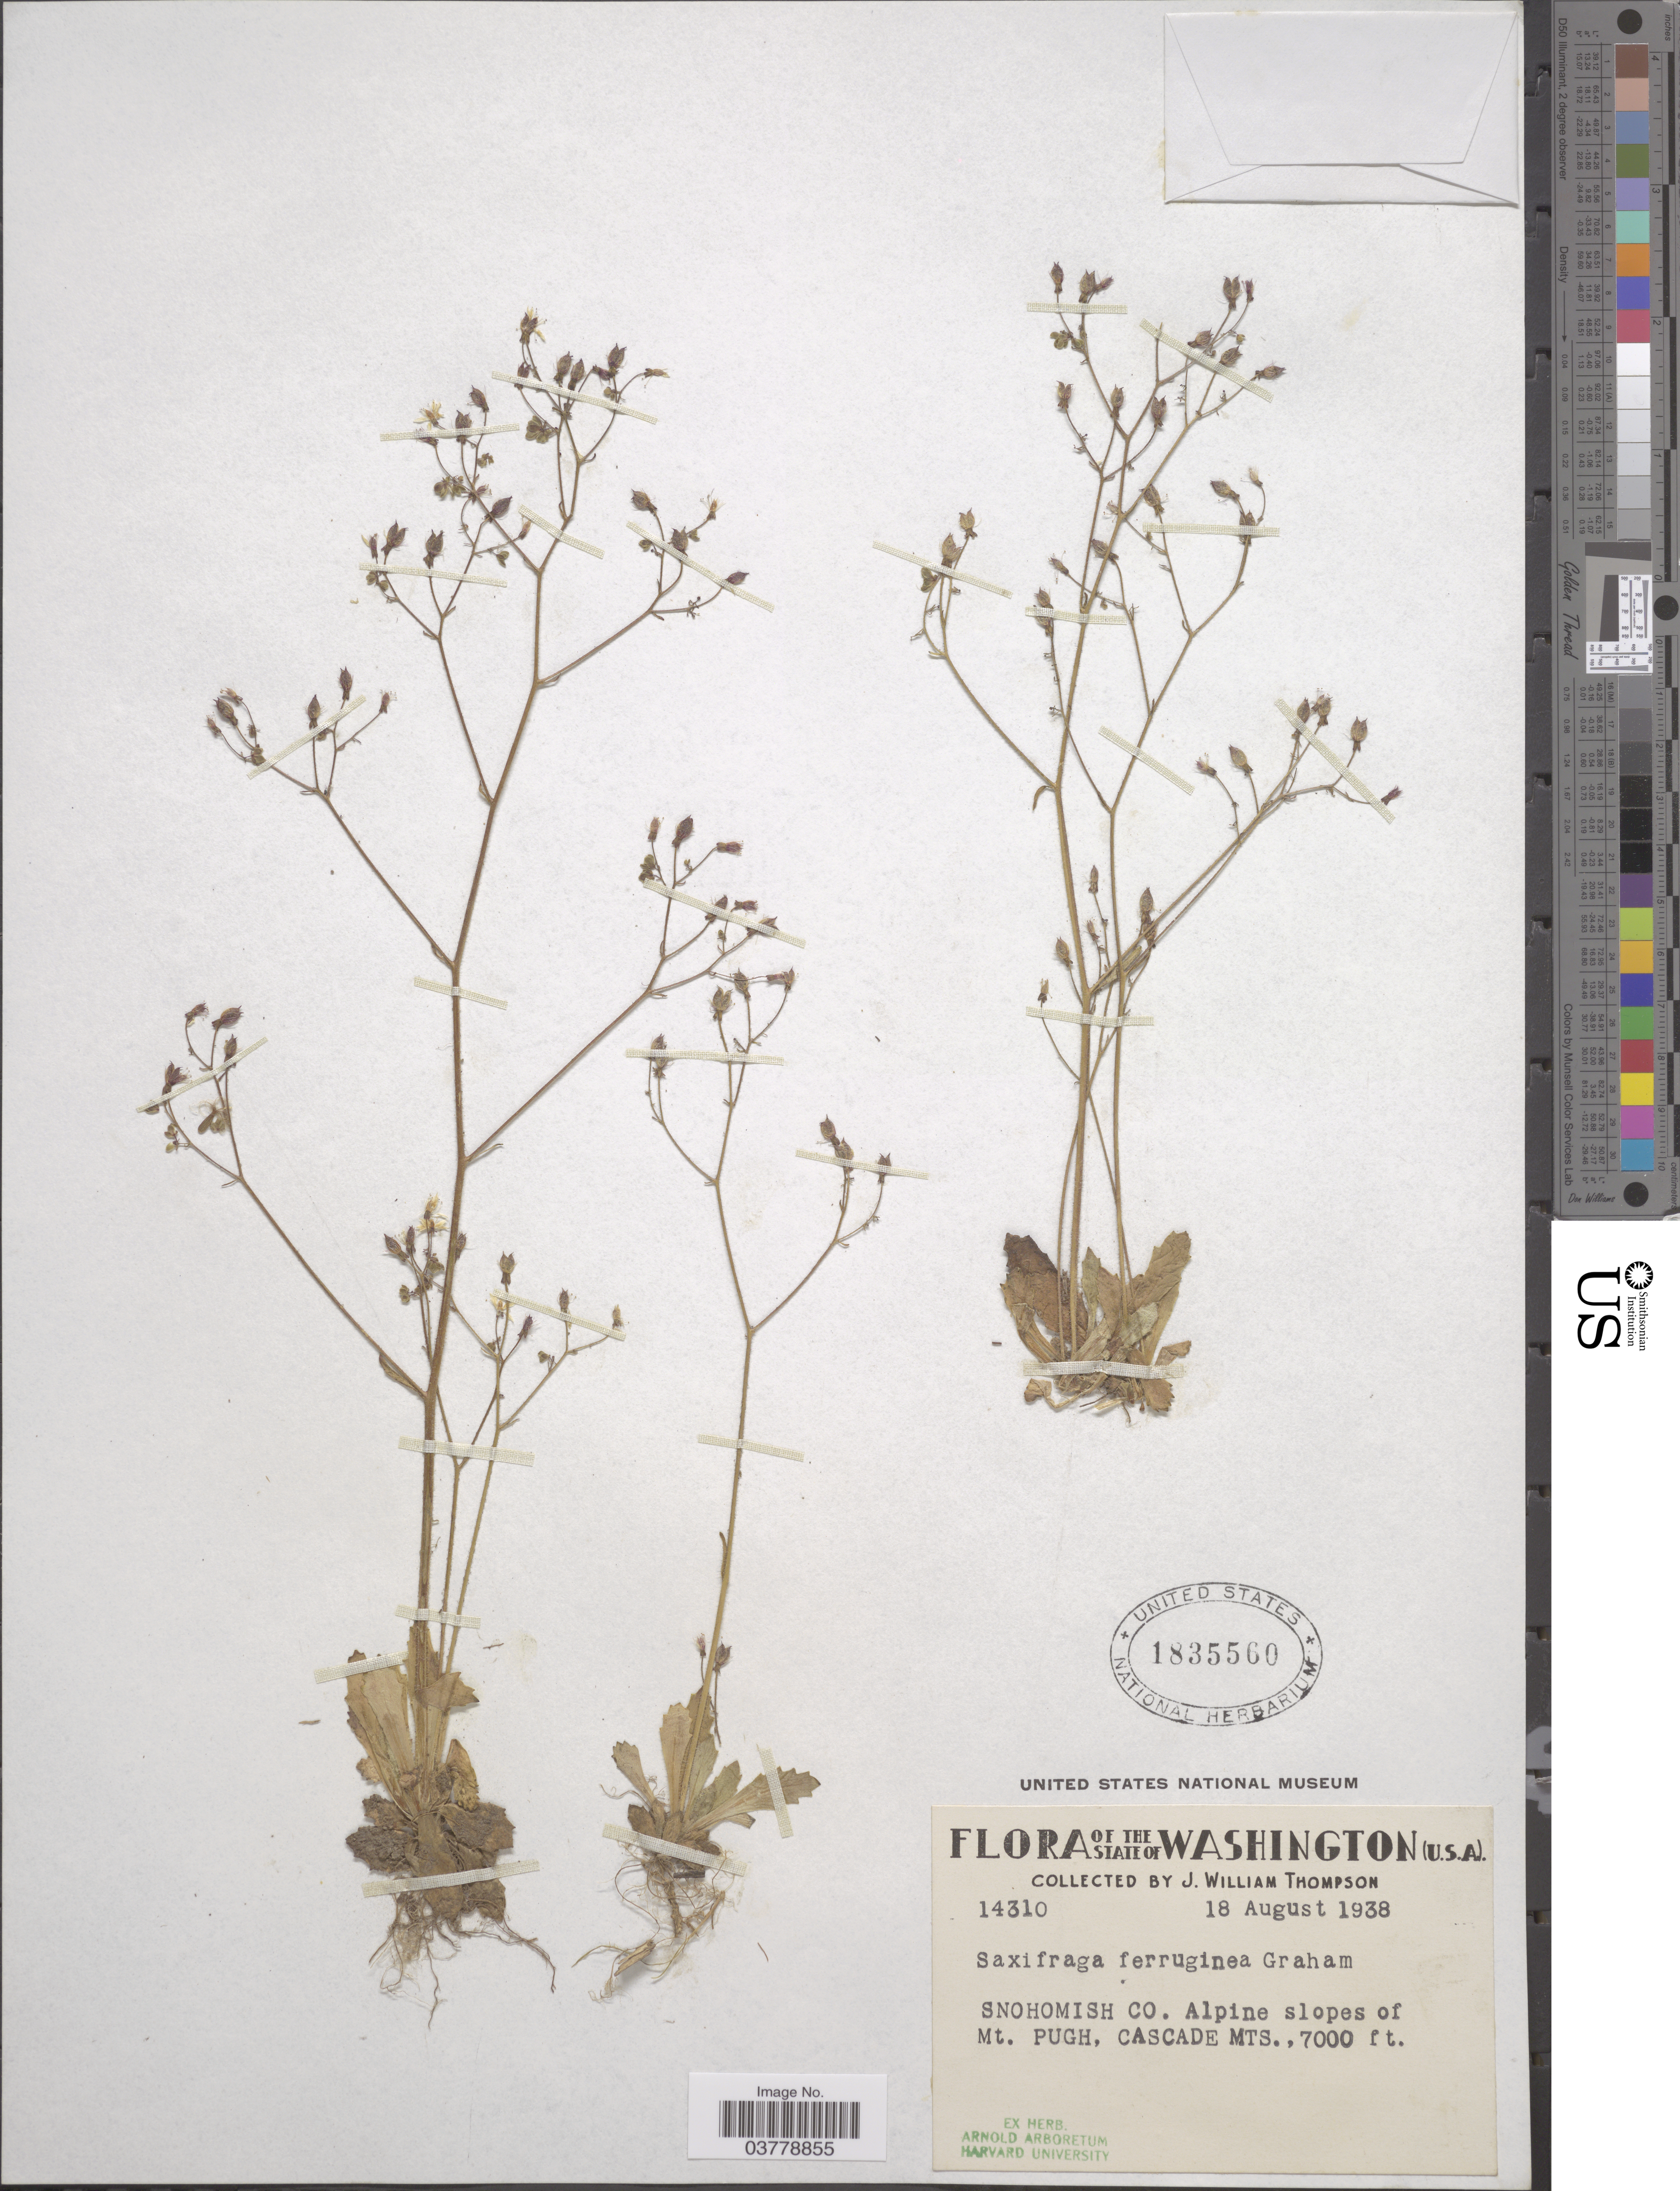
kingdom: Plantae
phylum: Tracheophyta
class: Magnoliopsida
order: Saxifragales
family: Saxifragaceae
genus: Micranthes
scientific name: Micranthes ferruginea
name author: (Graham) Brouillet & Gornall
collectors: J. W. Thompson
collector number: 14310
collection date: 1938-08-18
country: United States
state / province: Washington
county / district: Snohomish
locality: Snohomish Co. Alpine slopes of Mt. Pugh, Cascade Mts.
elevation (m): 2134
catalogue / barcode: US 1835560